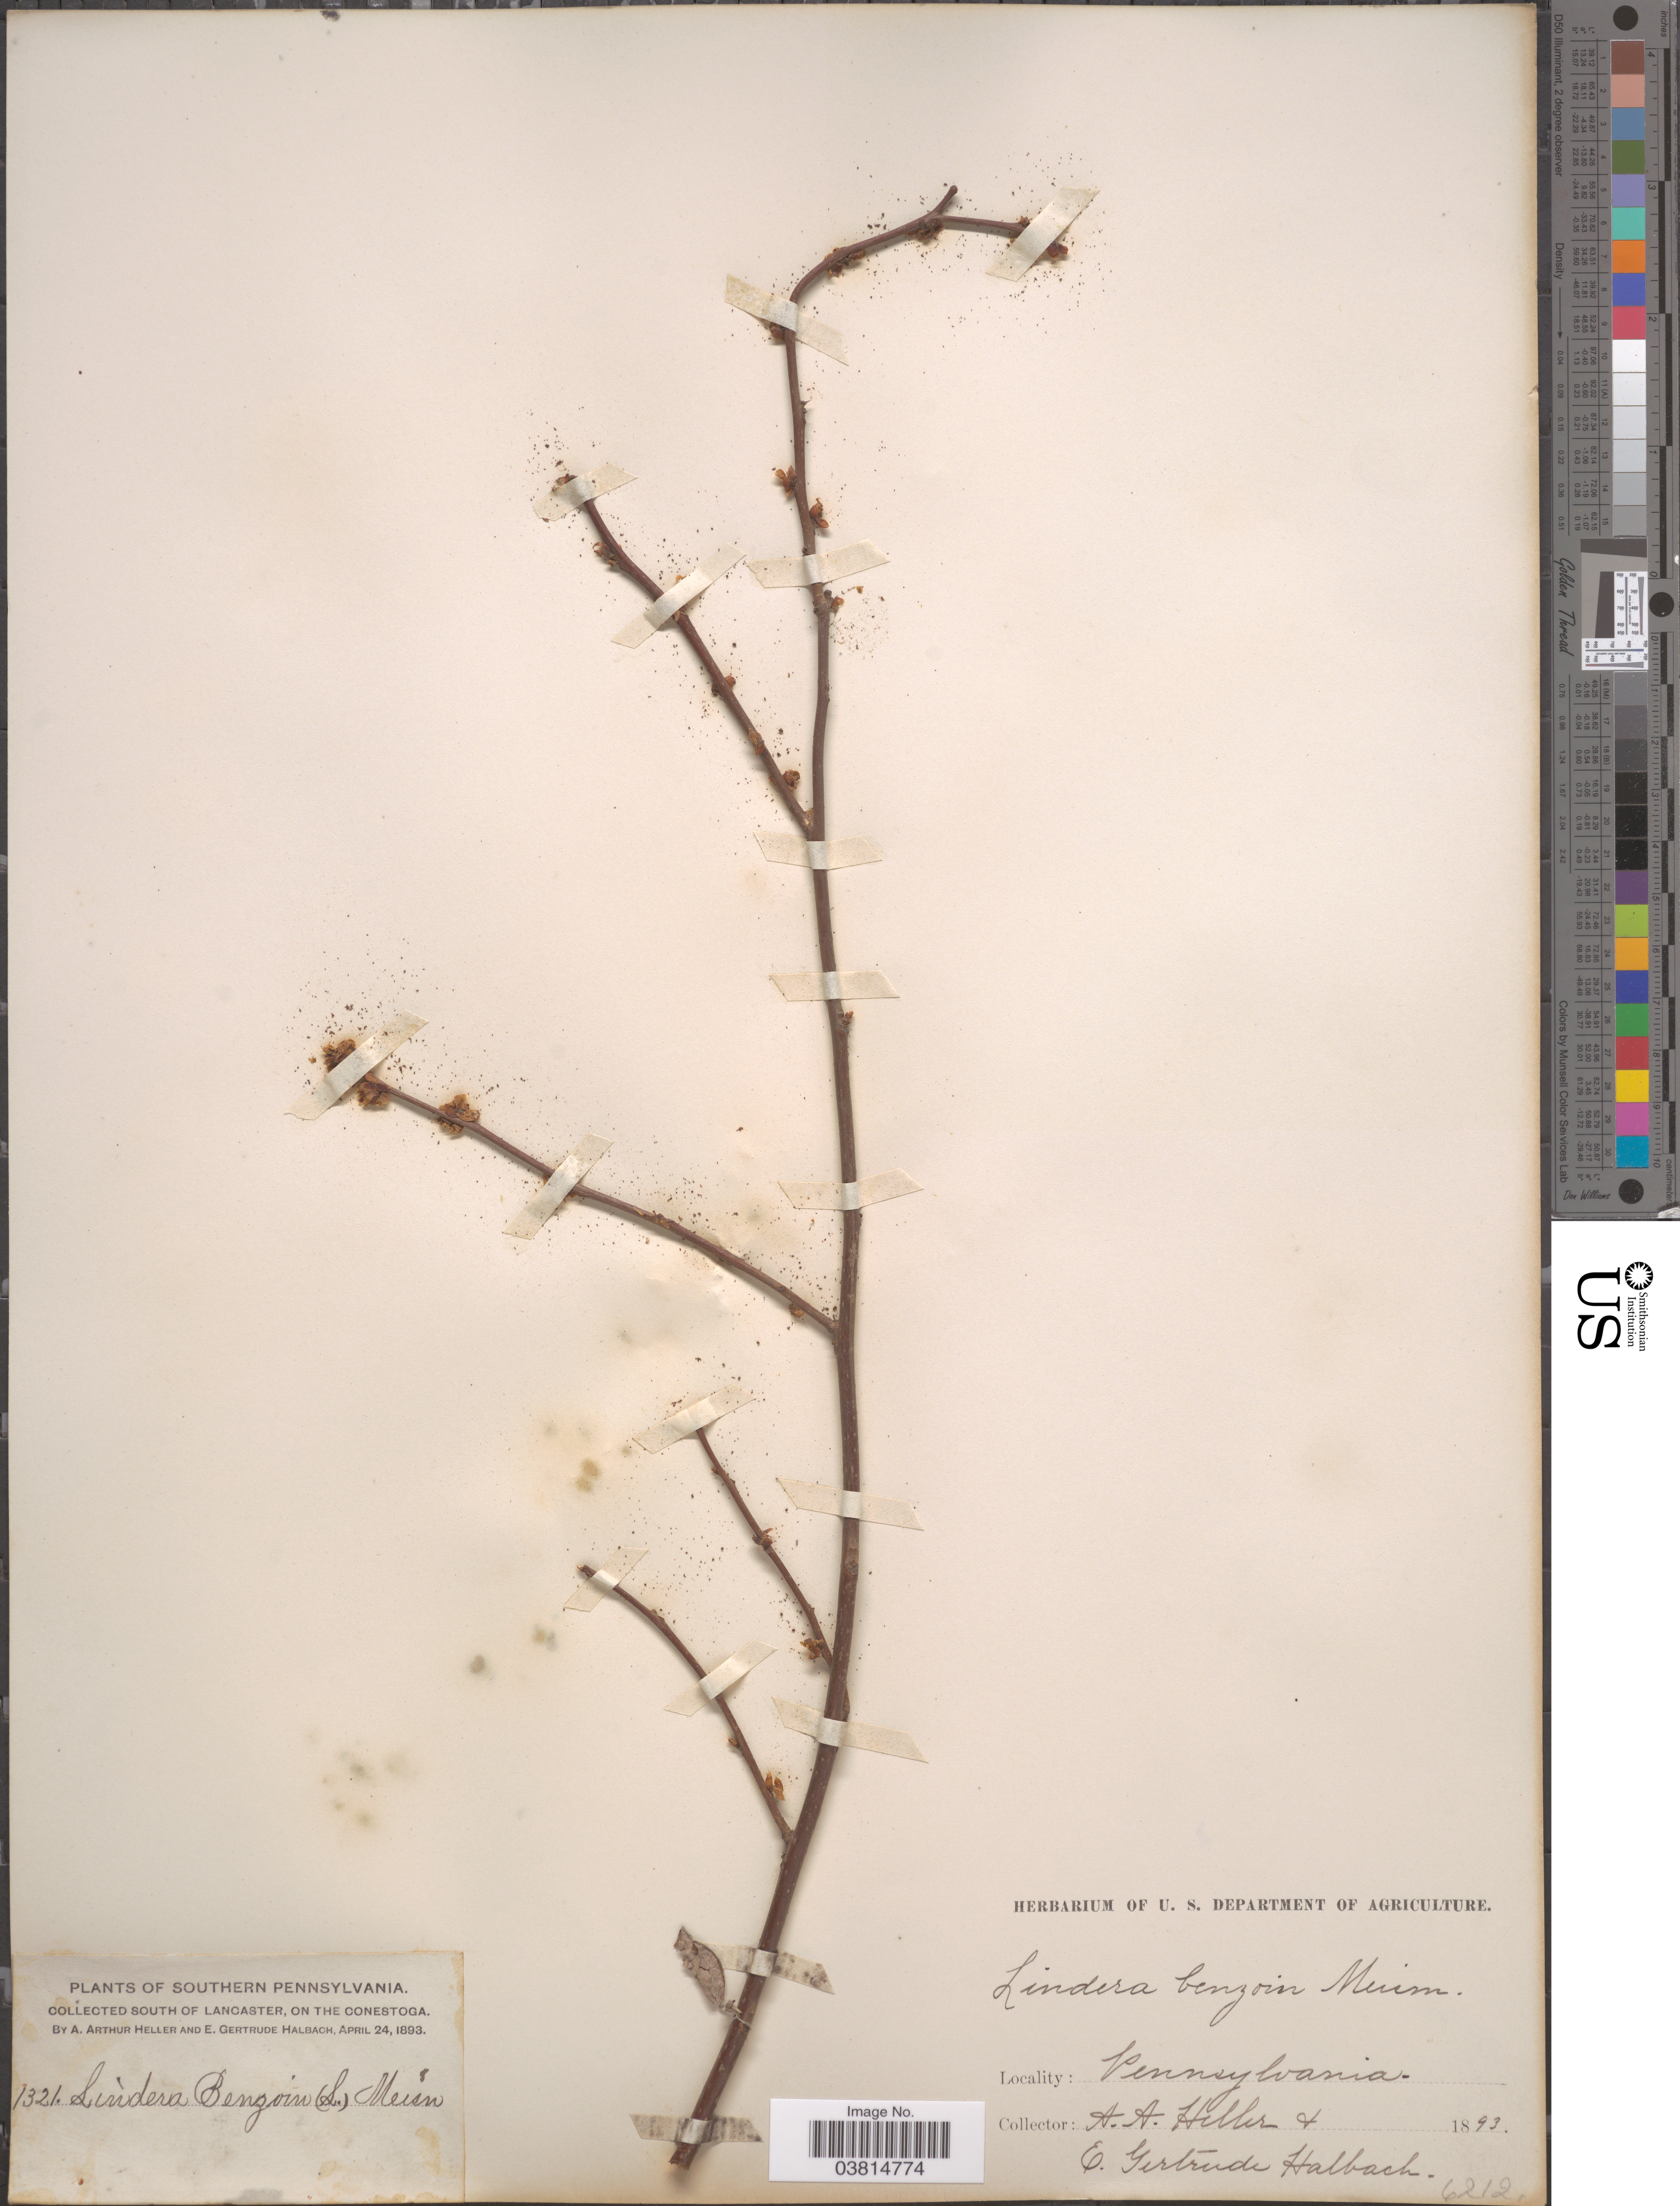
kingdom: Plantae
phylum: Tracheophyta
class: Magnoliopsida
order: Laurales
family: Lauraceae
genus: Lindera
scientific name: Lindera benzoin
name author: (L.) Blume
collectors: A. A. Heller & E. G. Halbach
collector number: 1321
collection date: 1893-04-24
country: United States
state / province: Pennsylvania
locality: Southern Pennsylvania. South of Lancaster, on The Conestoga.